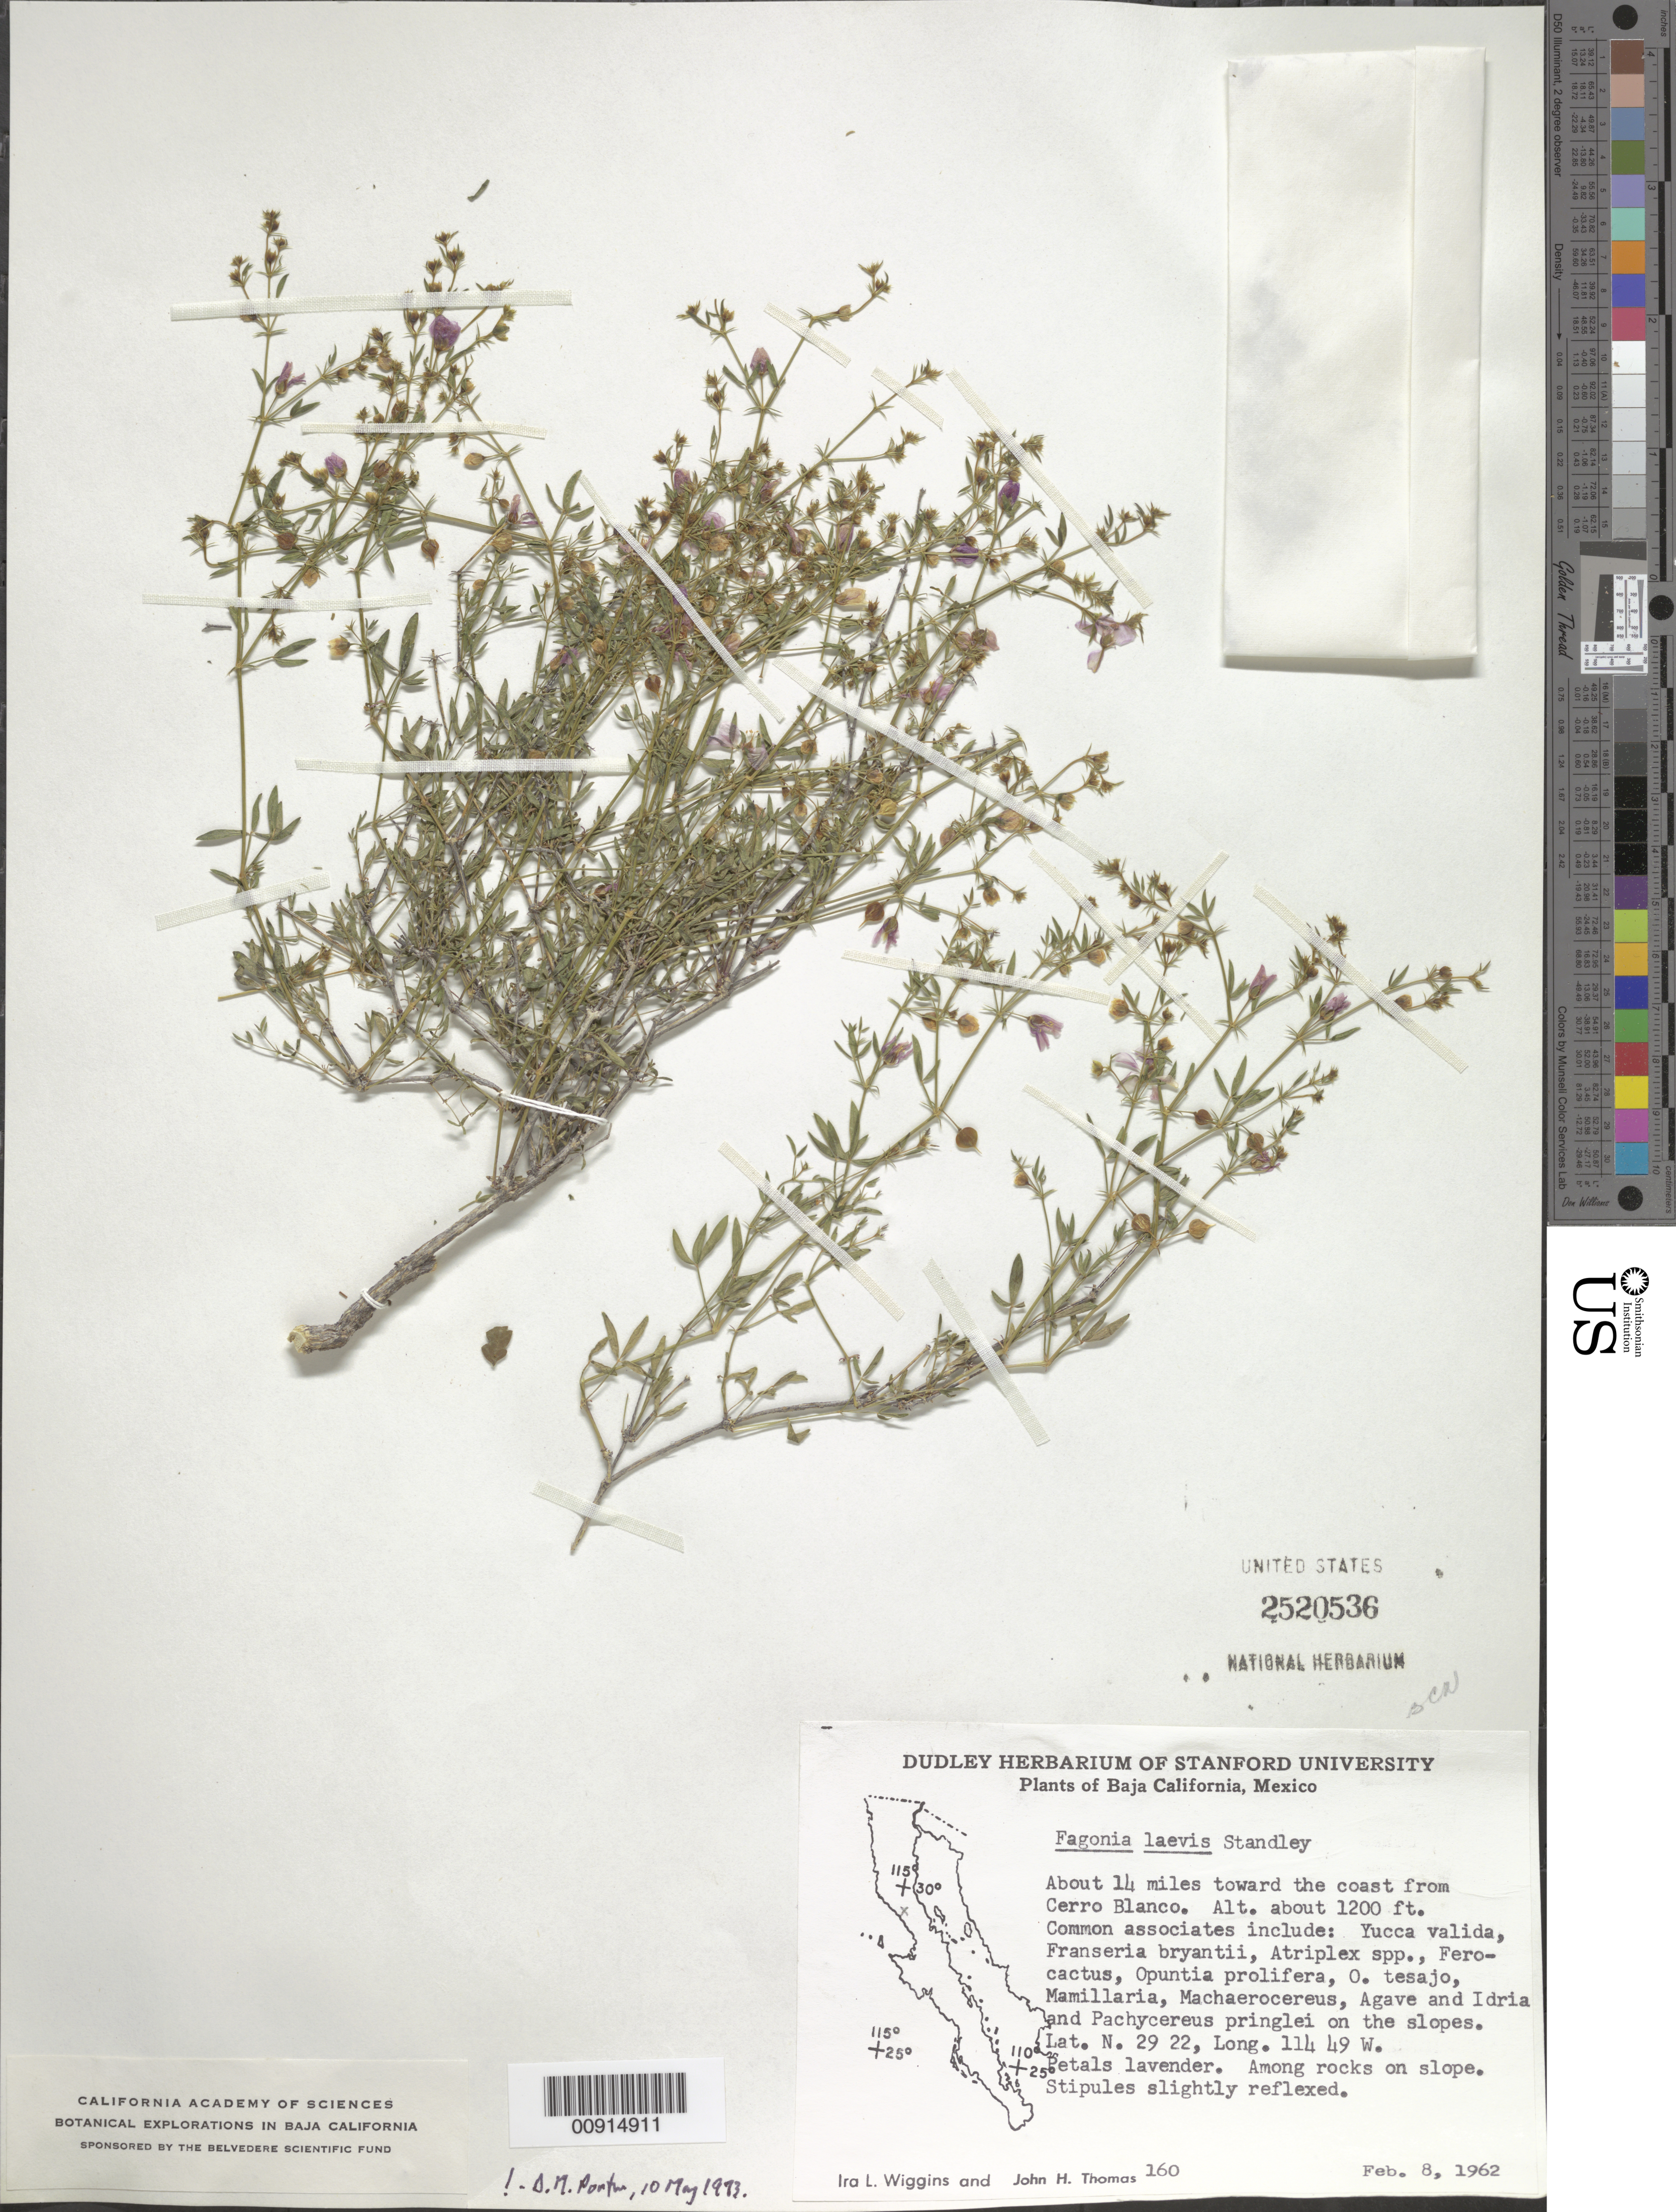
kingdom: Plantae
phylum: Tracheophyta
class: Magnoliopsida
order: Zygophyllales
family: Zygophyllaceae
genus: Fagonia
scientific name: Fagonia laevis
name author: Standl.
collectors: I. L. Wiggins & J. H. Thomas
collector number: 160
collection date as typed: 08 Feb 1962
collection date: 1962-02-08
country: Mexico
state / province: Baja California Norte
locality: About 14 miles toward the coast from Cerro Blanco. Baja California.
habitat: Among rocks on slope. Common assoc. include: Yucca valida, Franseria bryantii, Atriplex spp., Ferocactus, Opuntia prolifera,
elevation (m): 366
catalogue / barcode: US 2520536